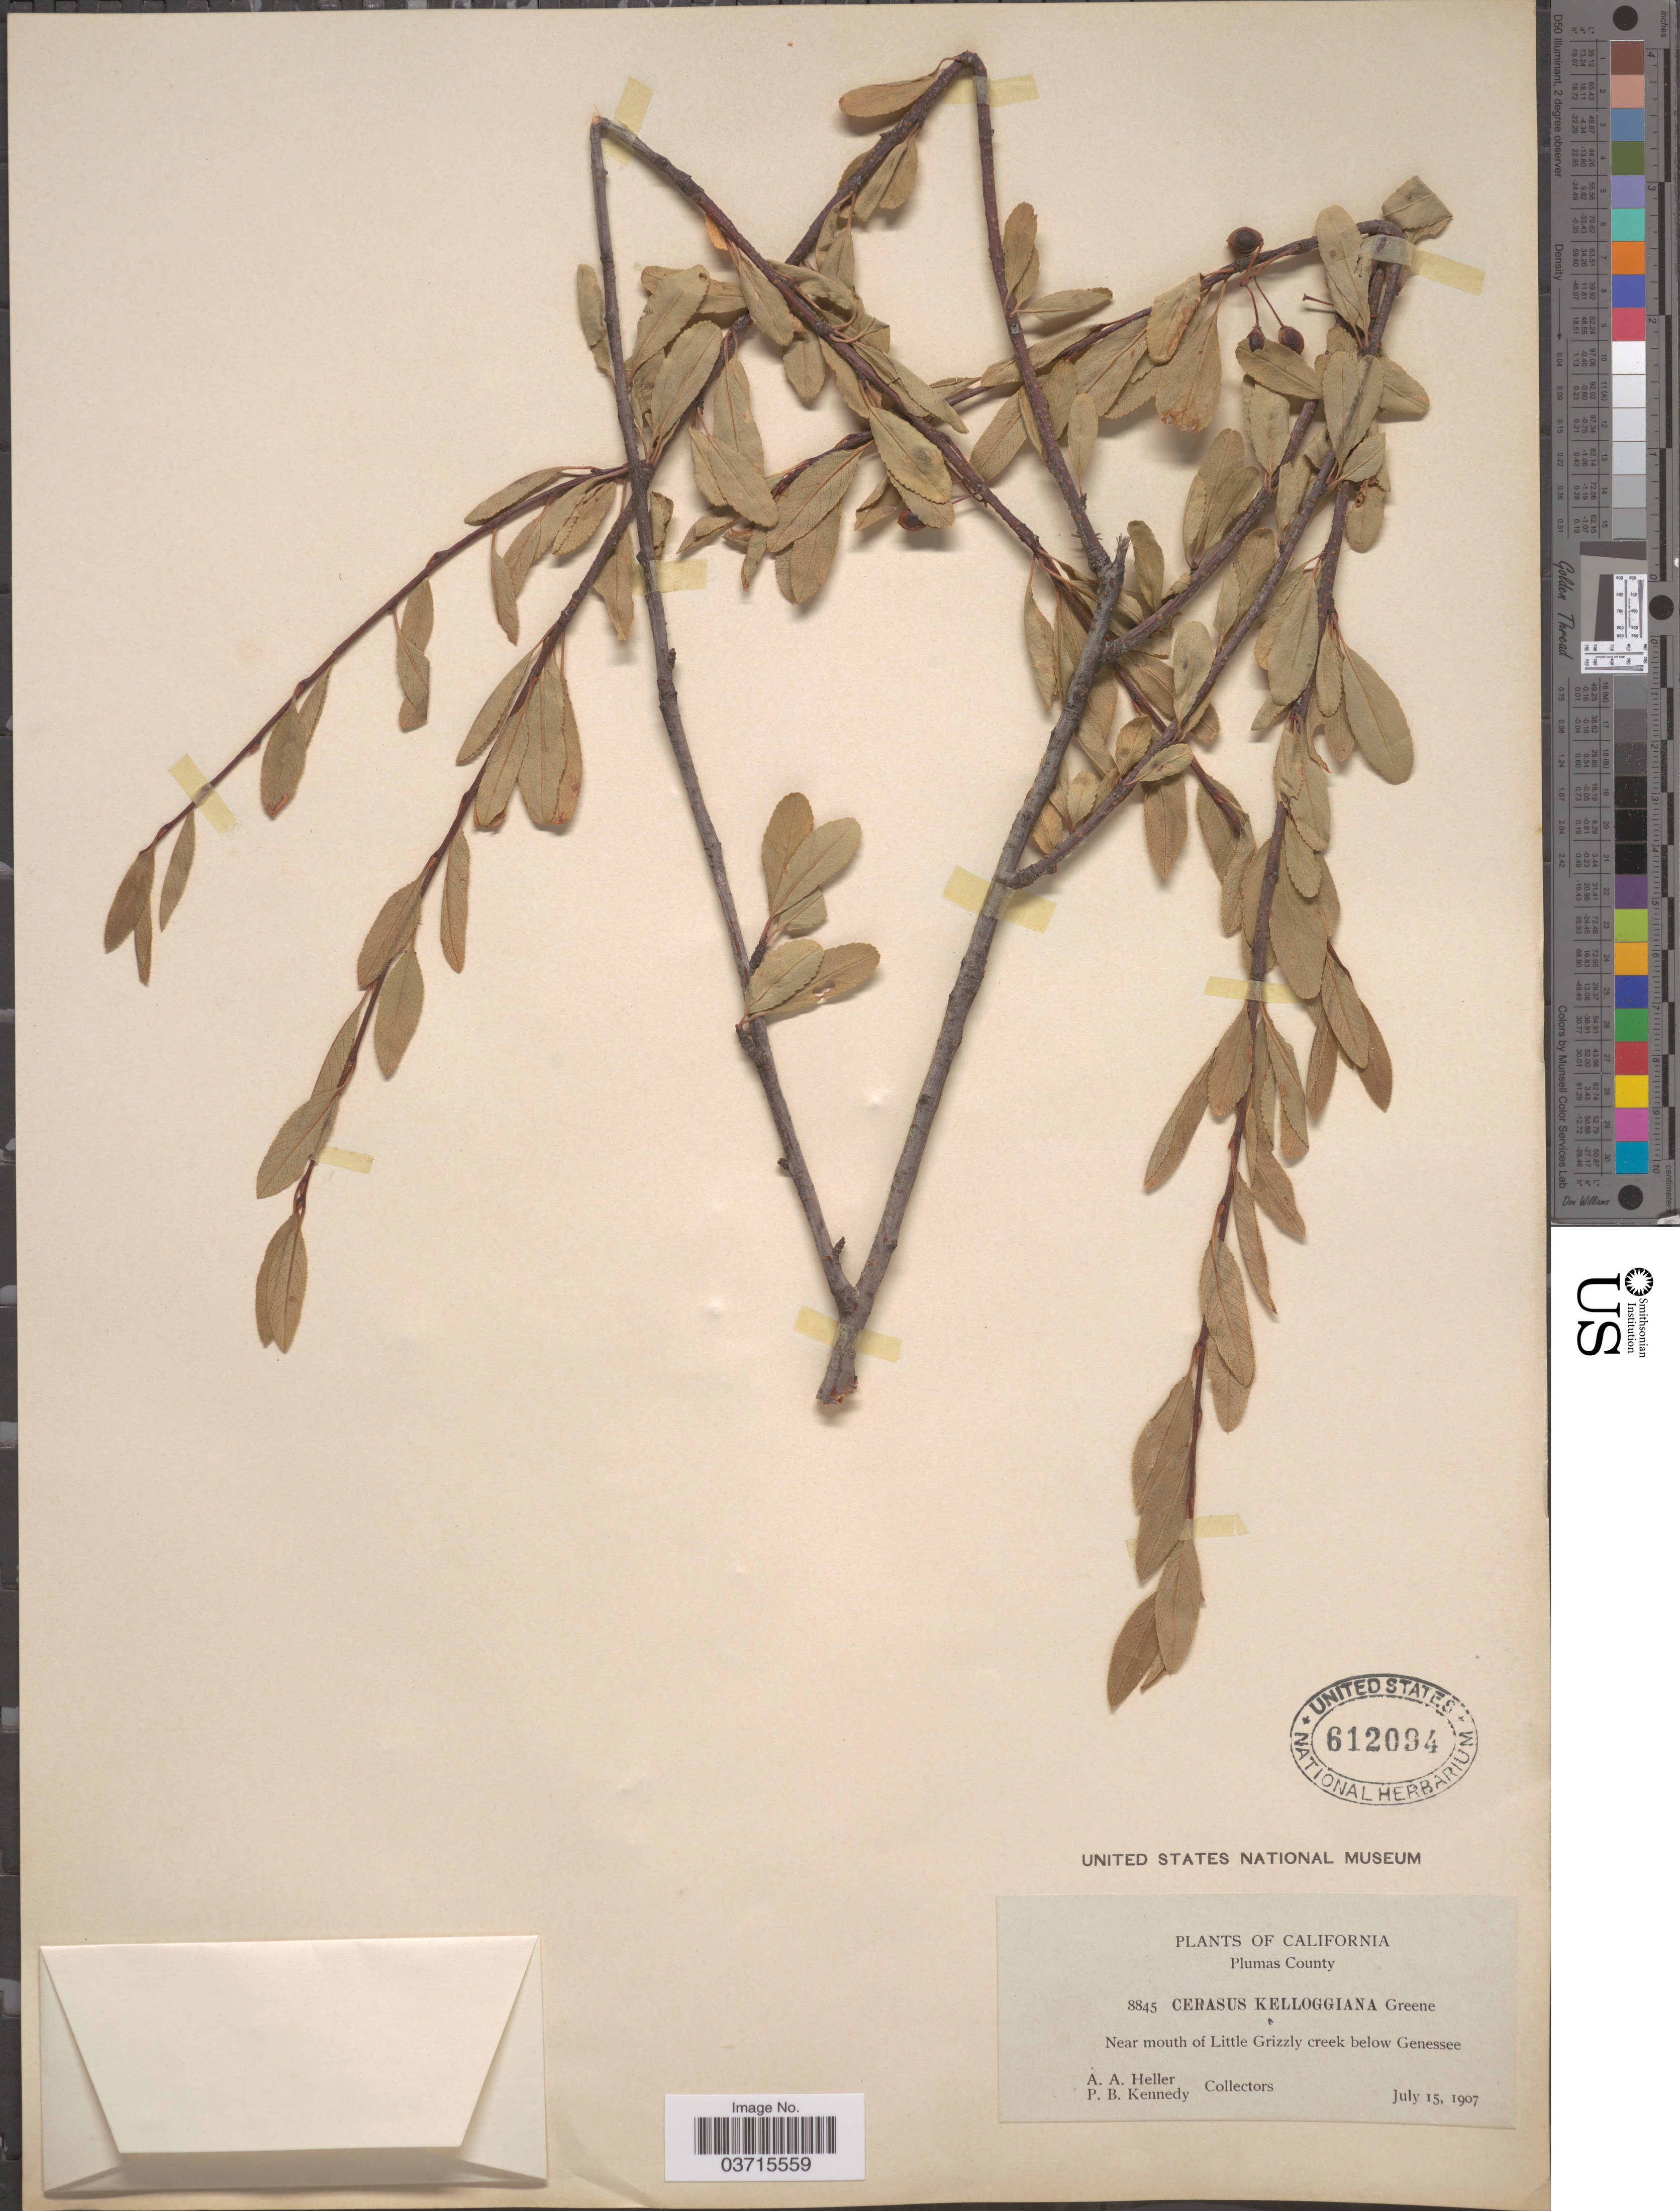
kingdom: Plantae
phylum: Tracheophyta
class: Magnoliopsida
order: Rosales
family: Rosaceae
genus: Prunus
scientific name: Prunus emarginata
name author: (Douglas ex Hook.) Eaton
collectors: A. A. Heller & P. B. Kennedy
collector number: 8845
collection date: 1907-07-15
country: United States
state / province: California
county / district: Plumas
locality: Plumas County. Near mouth of Little Grizzly creek below Genessee.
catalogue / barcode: US 612094